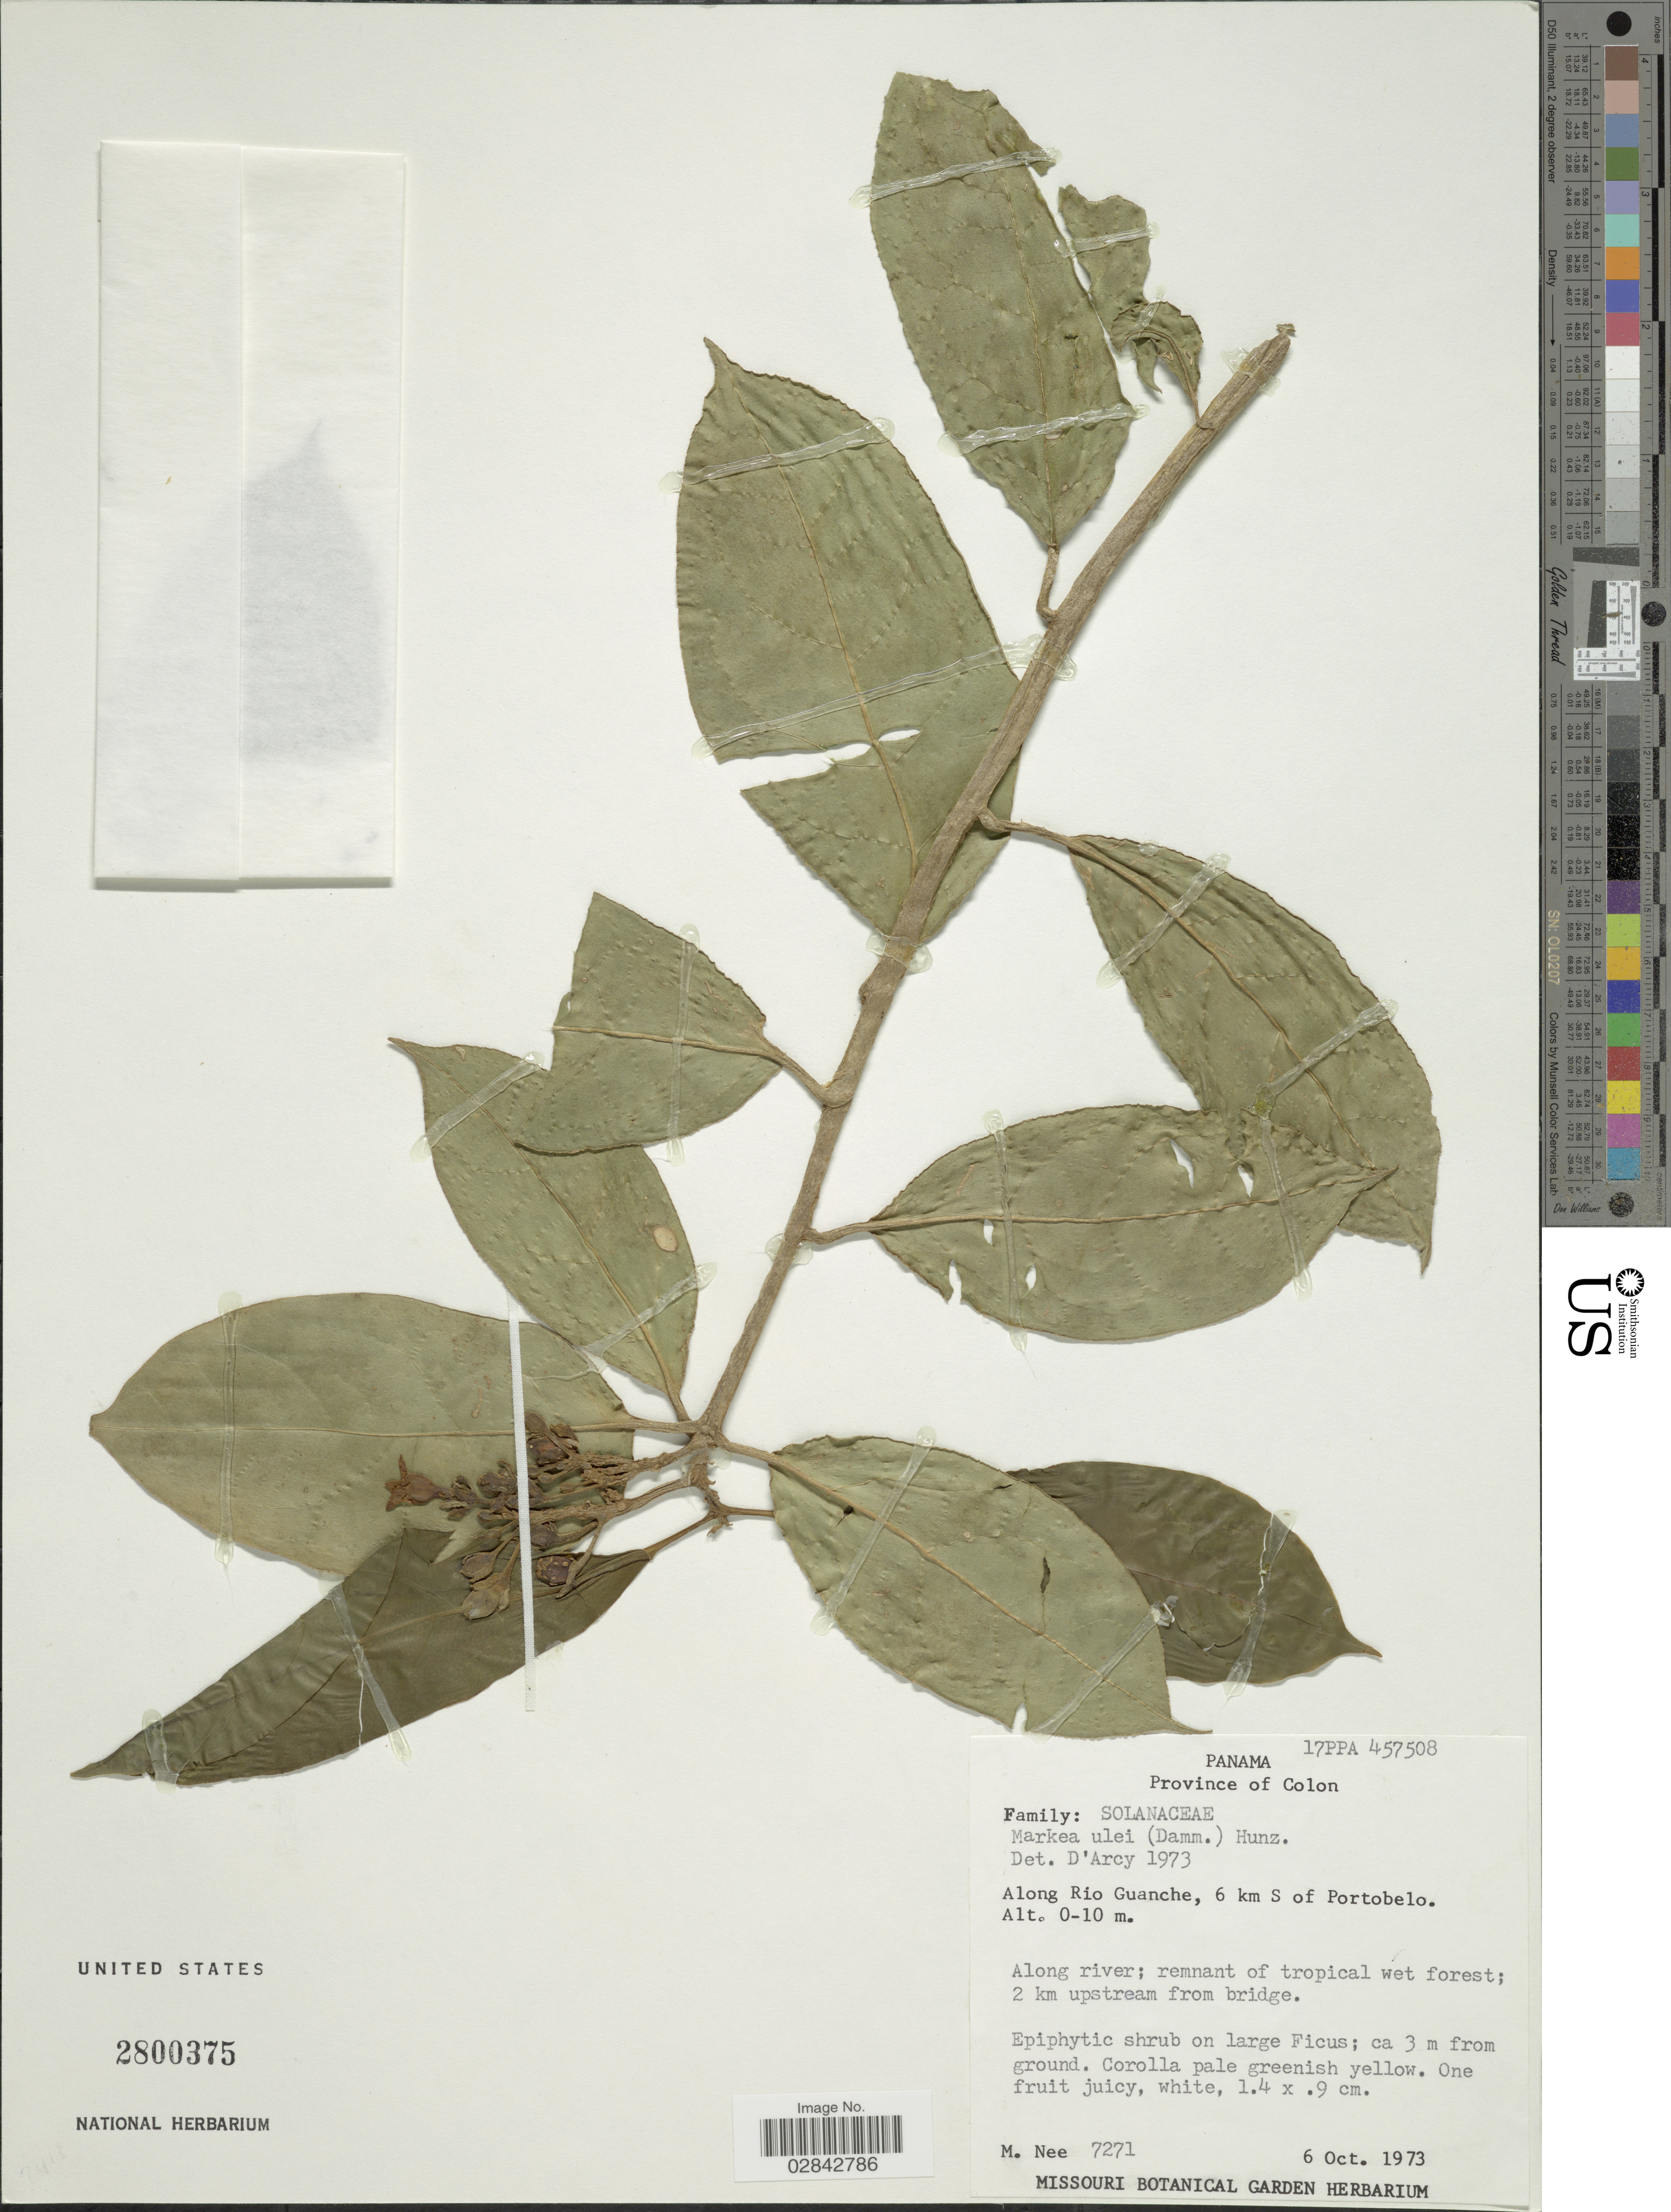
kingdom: Plantae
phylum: Tracheophyta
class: Magnoliopsida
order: Solanales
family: Solanaceae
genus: Markea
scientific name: Markea ulei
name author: (Dammer) Cuatrec.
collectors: M. Nee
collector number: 7271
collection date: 1973-10-06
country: Panama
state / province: Colón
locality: Along Rio Guanche, 6 km S of Portobelo. Along river; 2 km upstream from bridge.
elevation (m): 0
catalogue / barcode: US 2800375